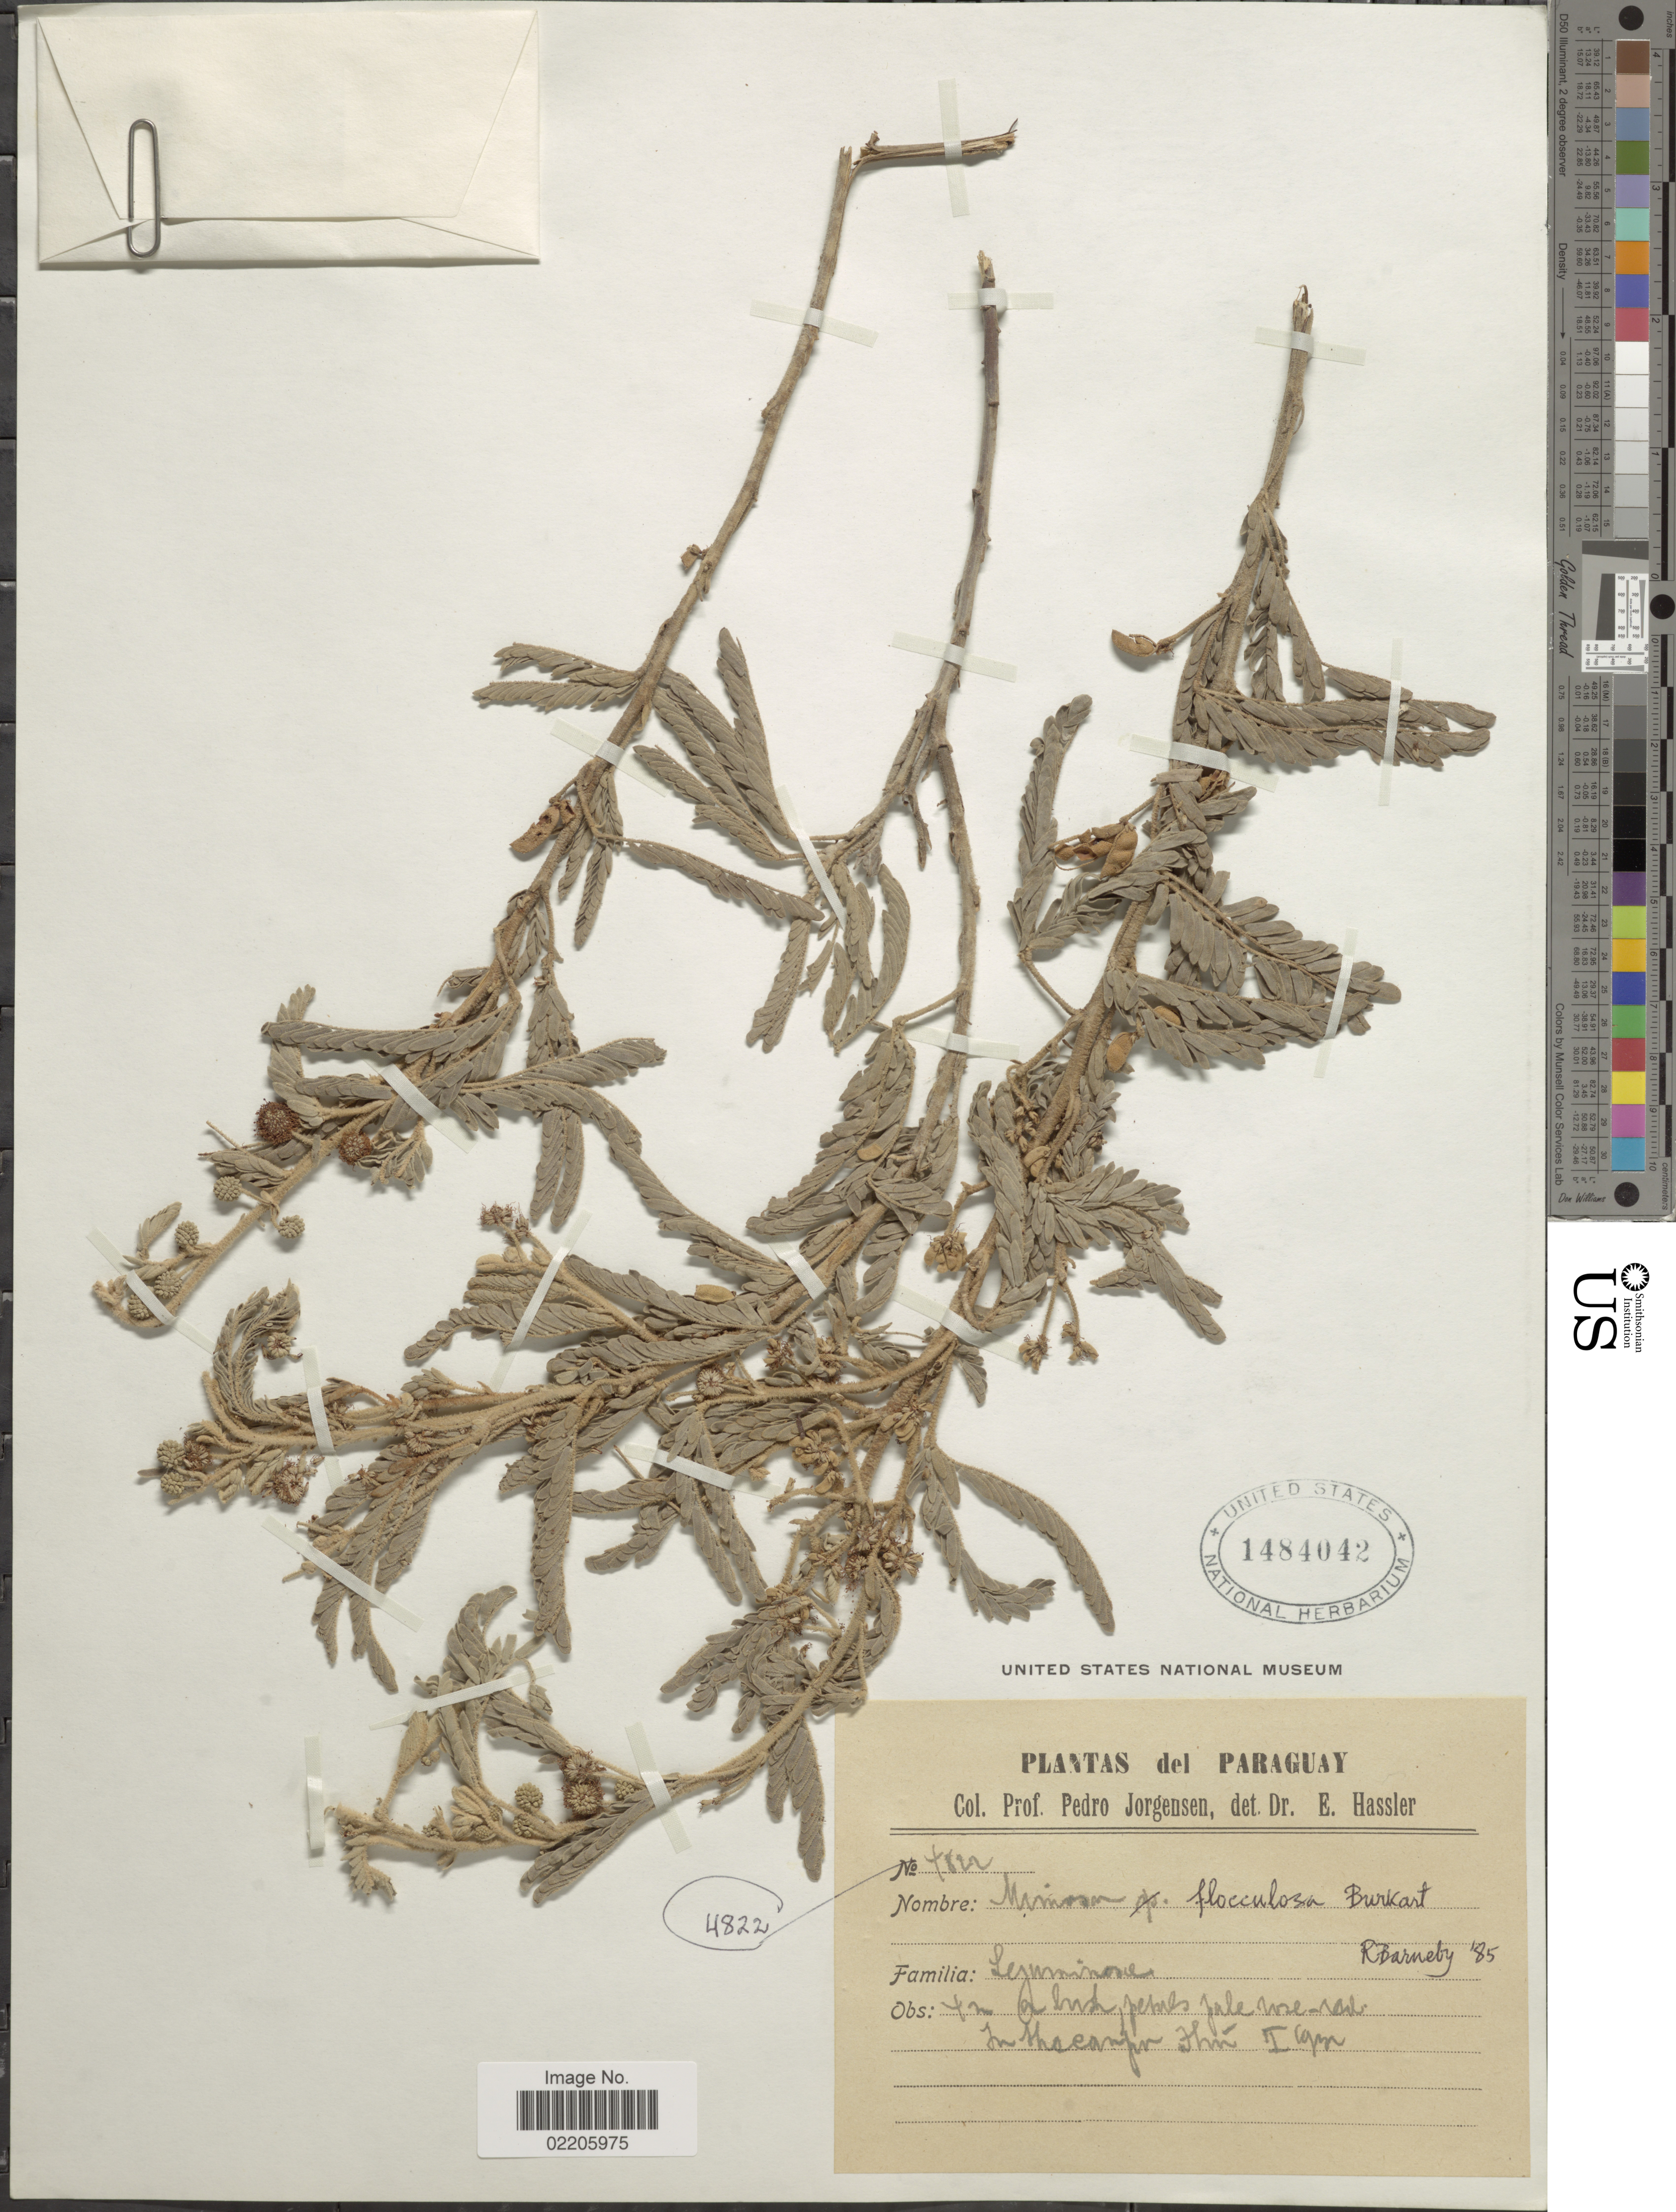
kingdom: Plantae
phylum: Tracheophyta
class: Magnoliopsida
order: Fabales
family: Fabaceae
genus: Mimosa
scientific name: Mimosa flocculosa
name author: Burkart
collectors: P. Jörgensen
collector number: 4822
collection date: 1931-02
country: Paraguay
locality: In the campo Ihu.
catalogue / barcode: US 1484042